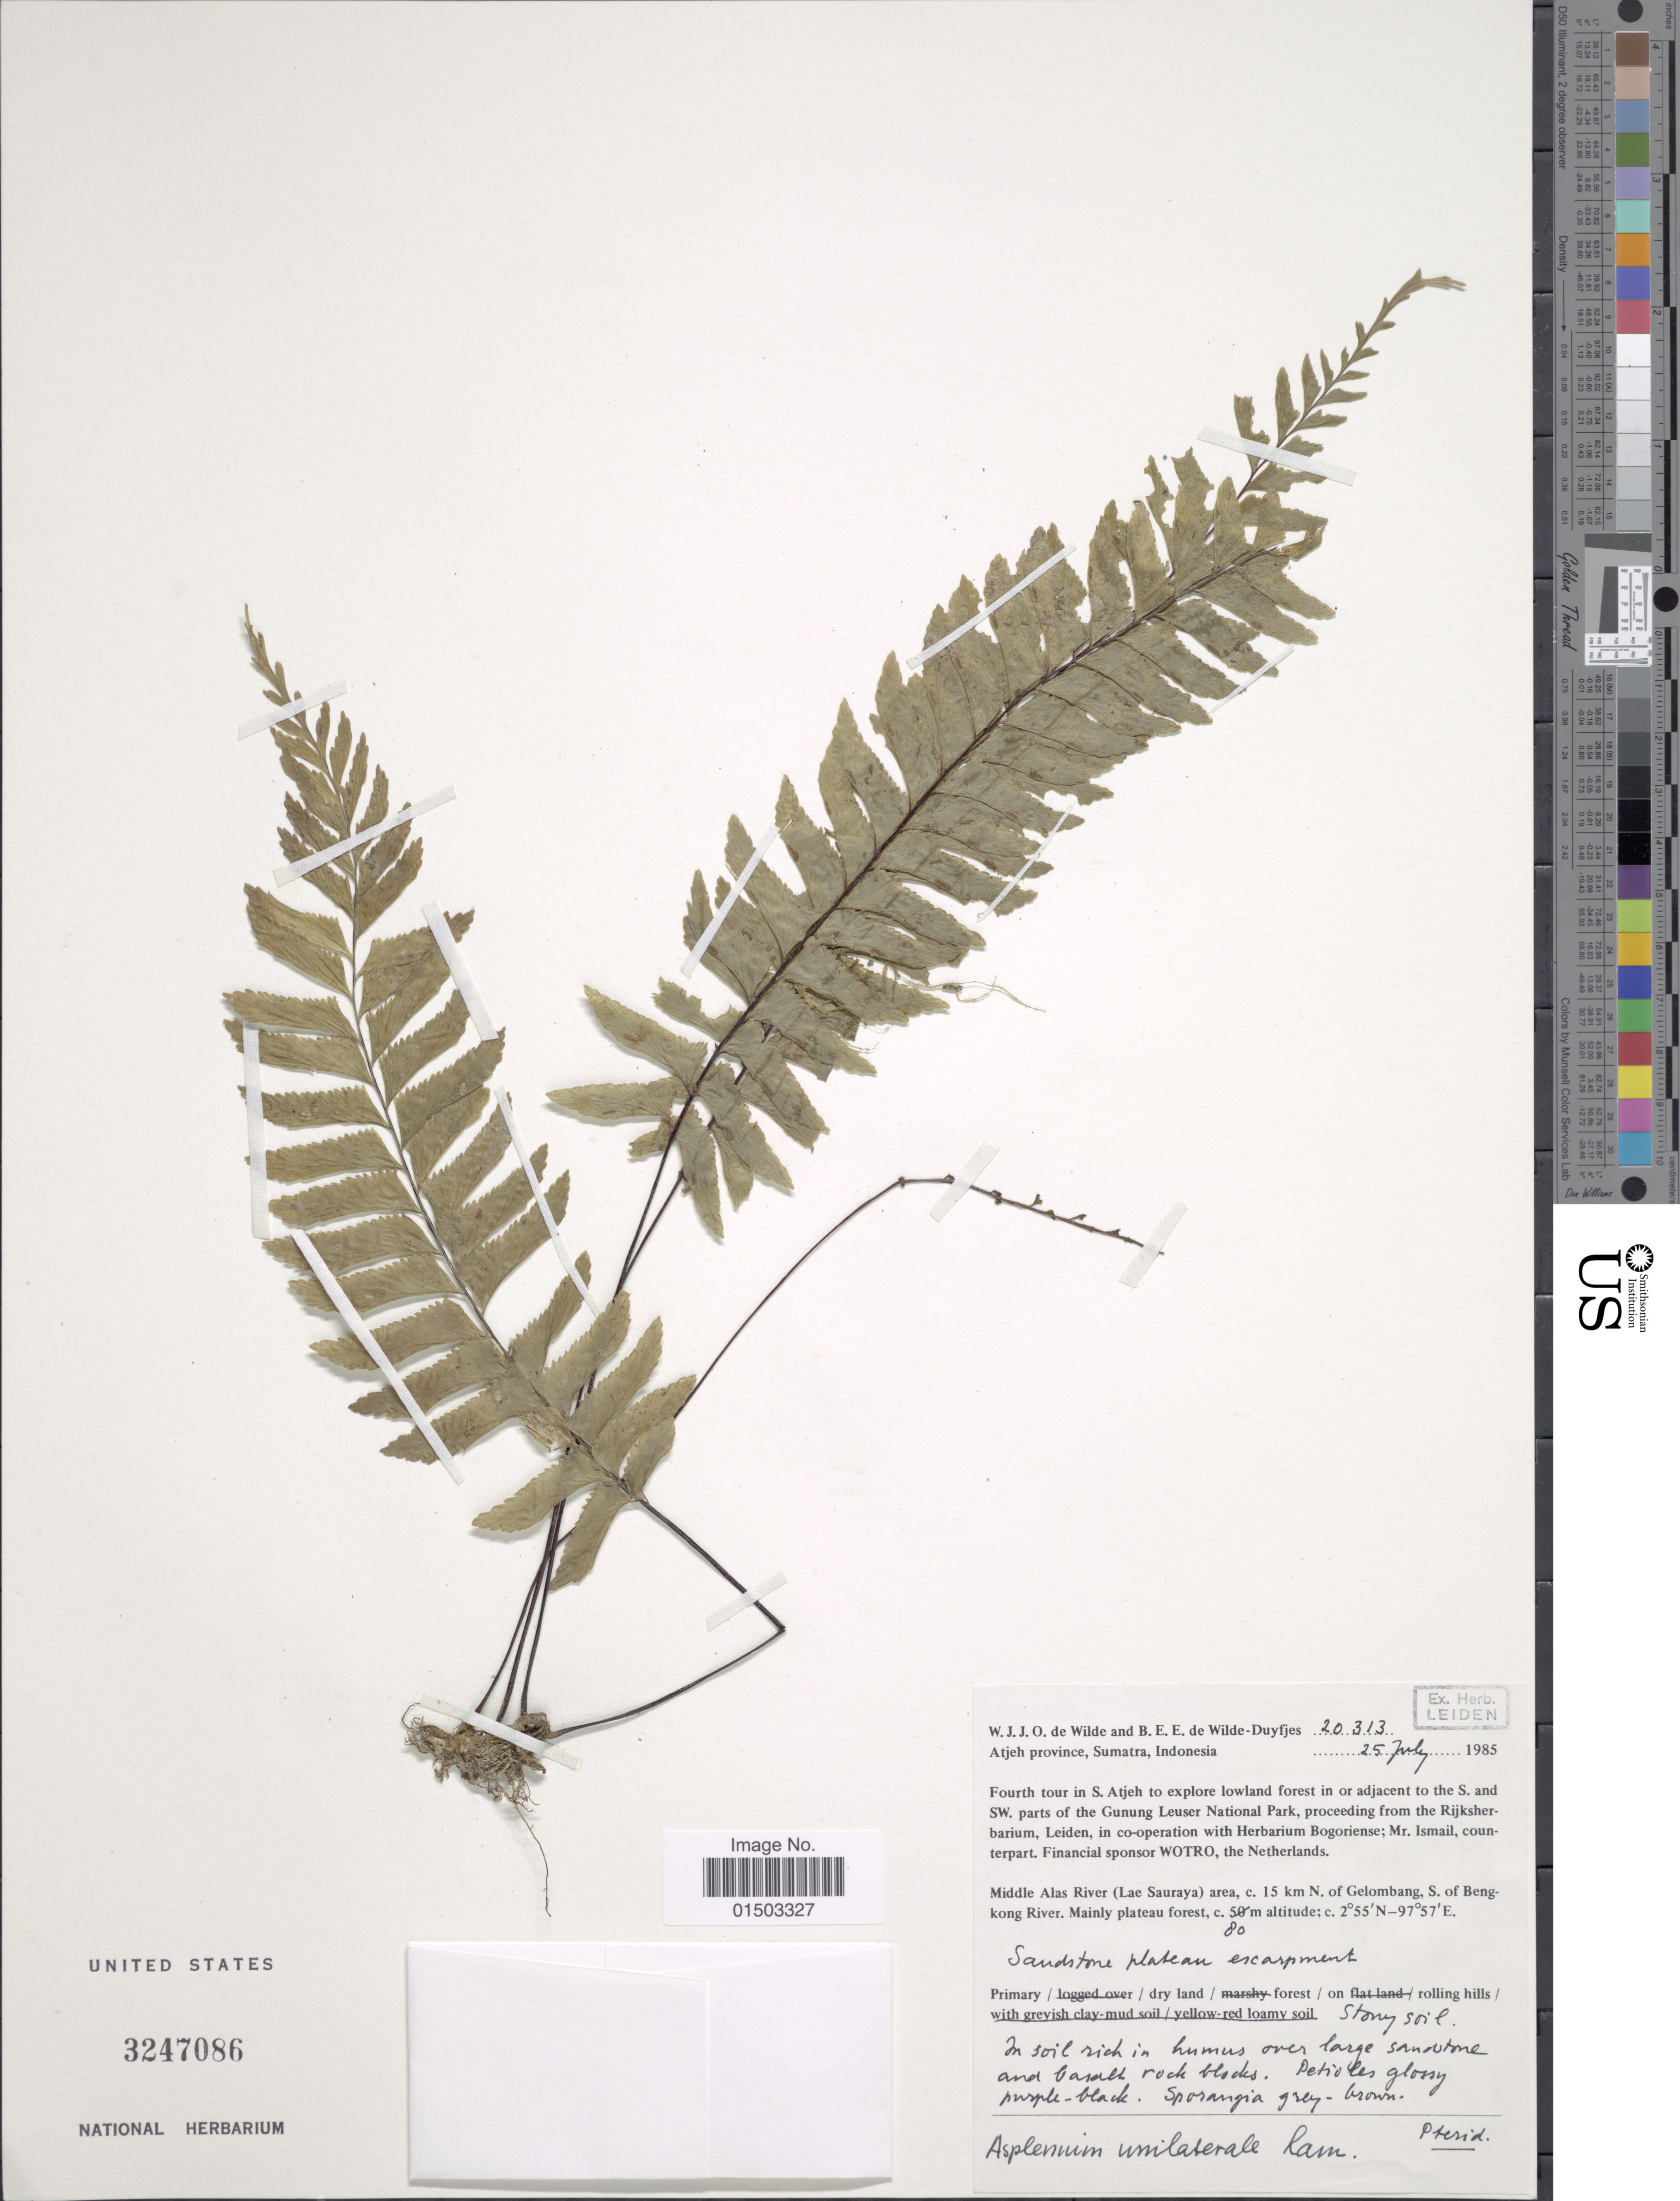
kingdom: Plantae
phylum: Tracheophyta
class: Polypodiopsida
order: Polypodiales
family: Aspleniaceae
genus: Hymenasplenium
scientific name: Hymenasplenium unilaterale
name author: (Lam.) Hayata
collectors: W. J. de Wilde & B. E. de Wilde-Duyfjes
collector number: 20313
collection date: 1985-07-25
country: Indonesia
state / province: Sumatra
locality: Atjeh province, Sumatram Indonesia, lowland forest in or adjacent to the S. and SW. parts to the Gunung Leuser National Park, Middle Alas River (Lae Sauraya) area.c. 15 km N. of Gelombang, S. of Bengkong River.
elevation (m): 80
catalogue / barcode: US 3247086